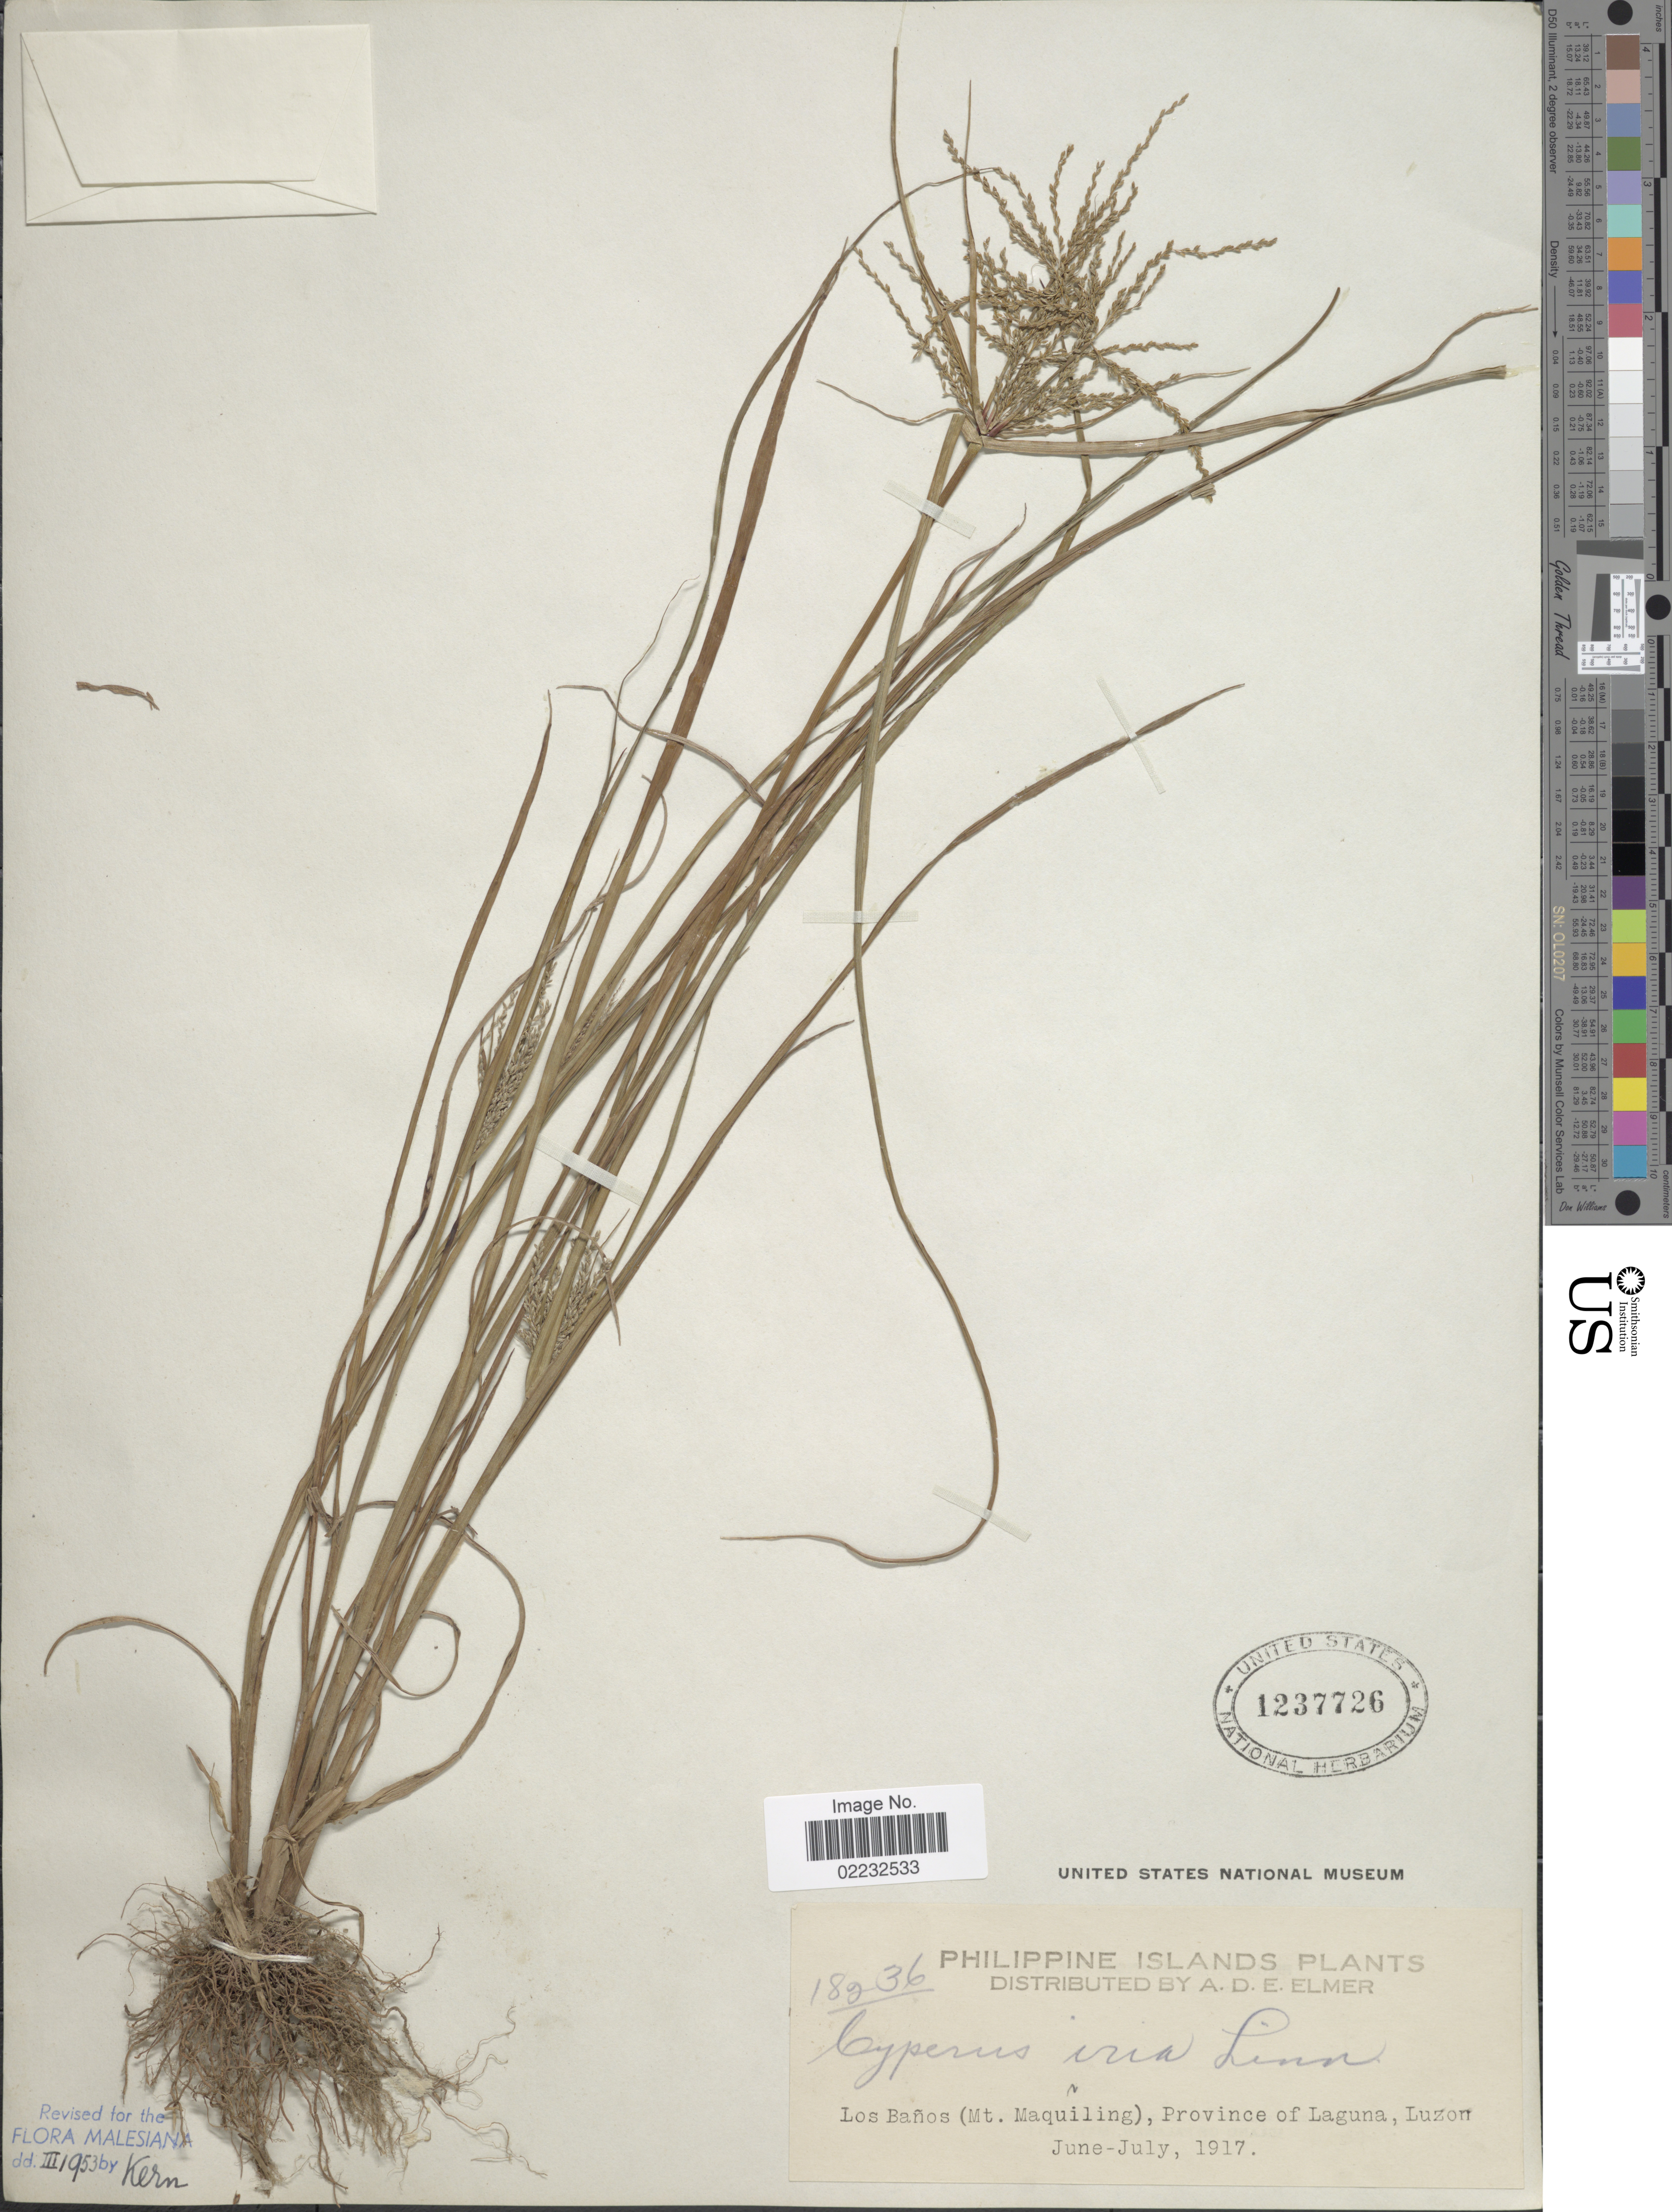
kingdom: Plantae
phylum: Tracheophyta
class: Liliopsida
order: Poales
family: Cyperaceae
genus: Cyperus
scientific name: Cyperus iria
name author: L.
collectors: A. D. E. Elmer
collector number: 18236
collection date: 1917-06/1917-07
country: Philippines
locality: Los Banos (Mt. Maquiling), Province of Laguna, Luzon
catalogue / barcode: US 1237726